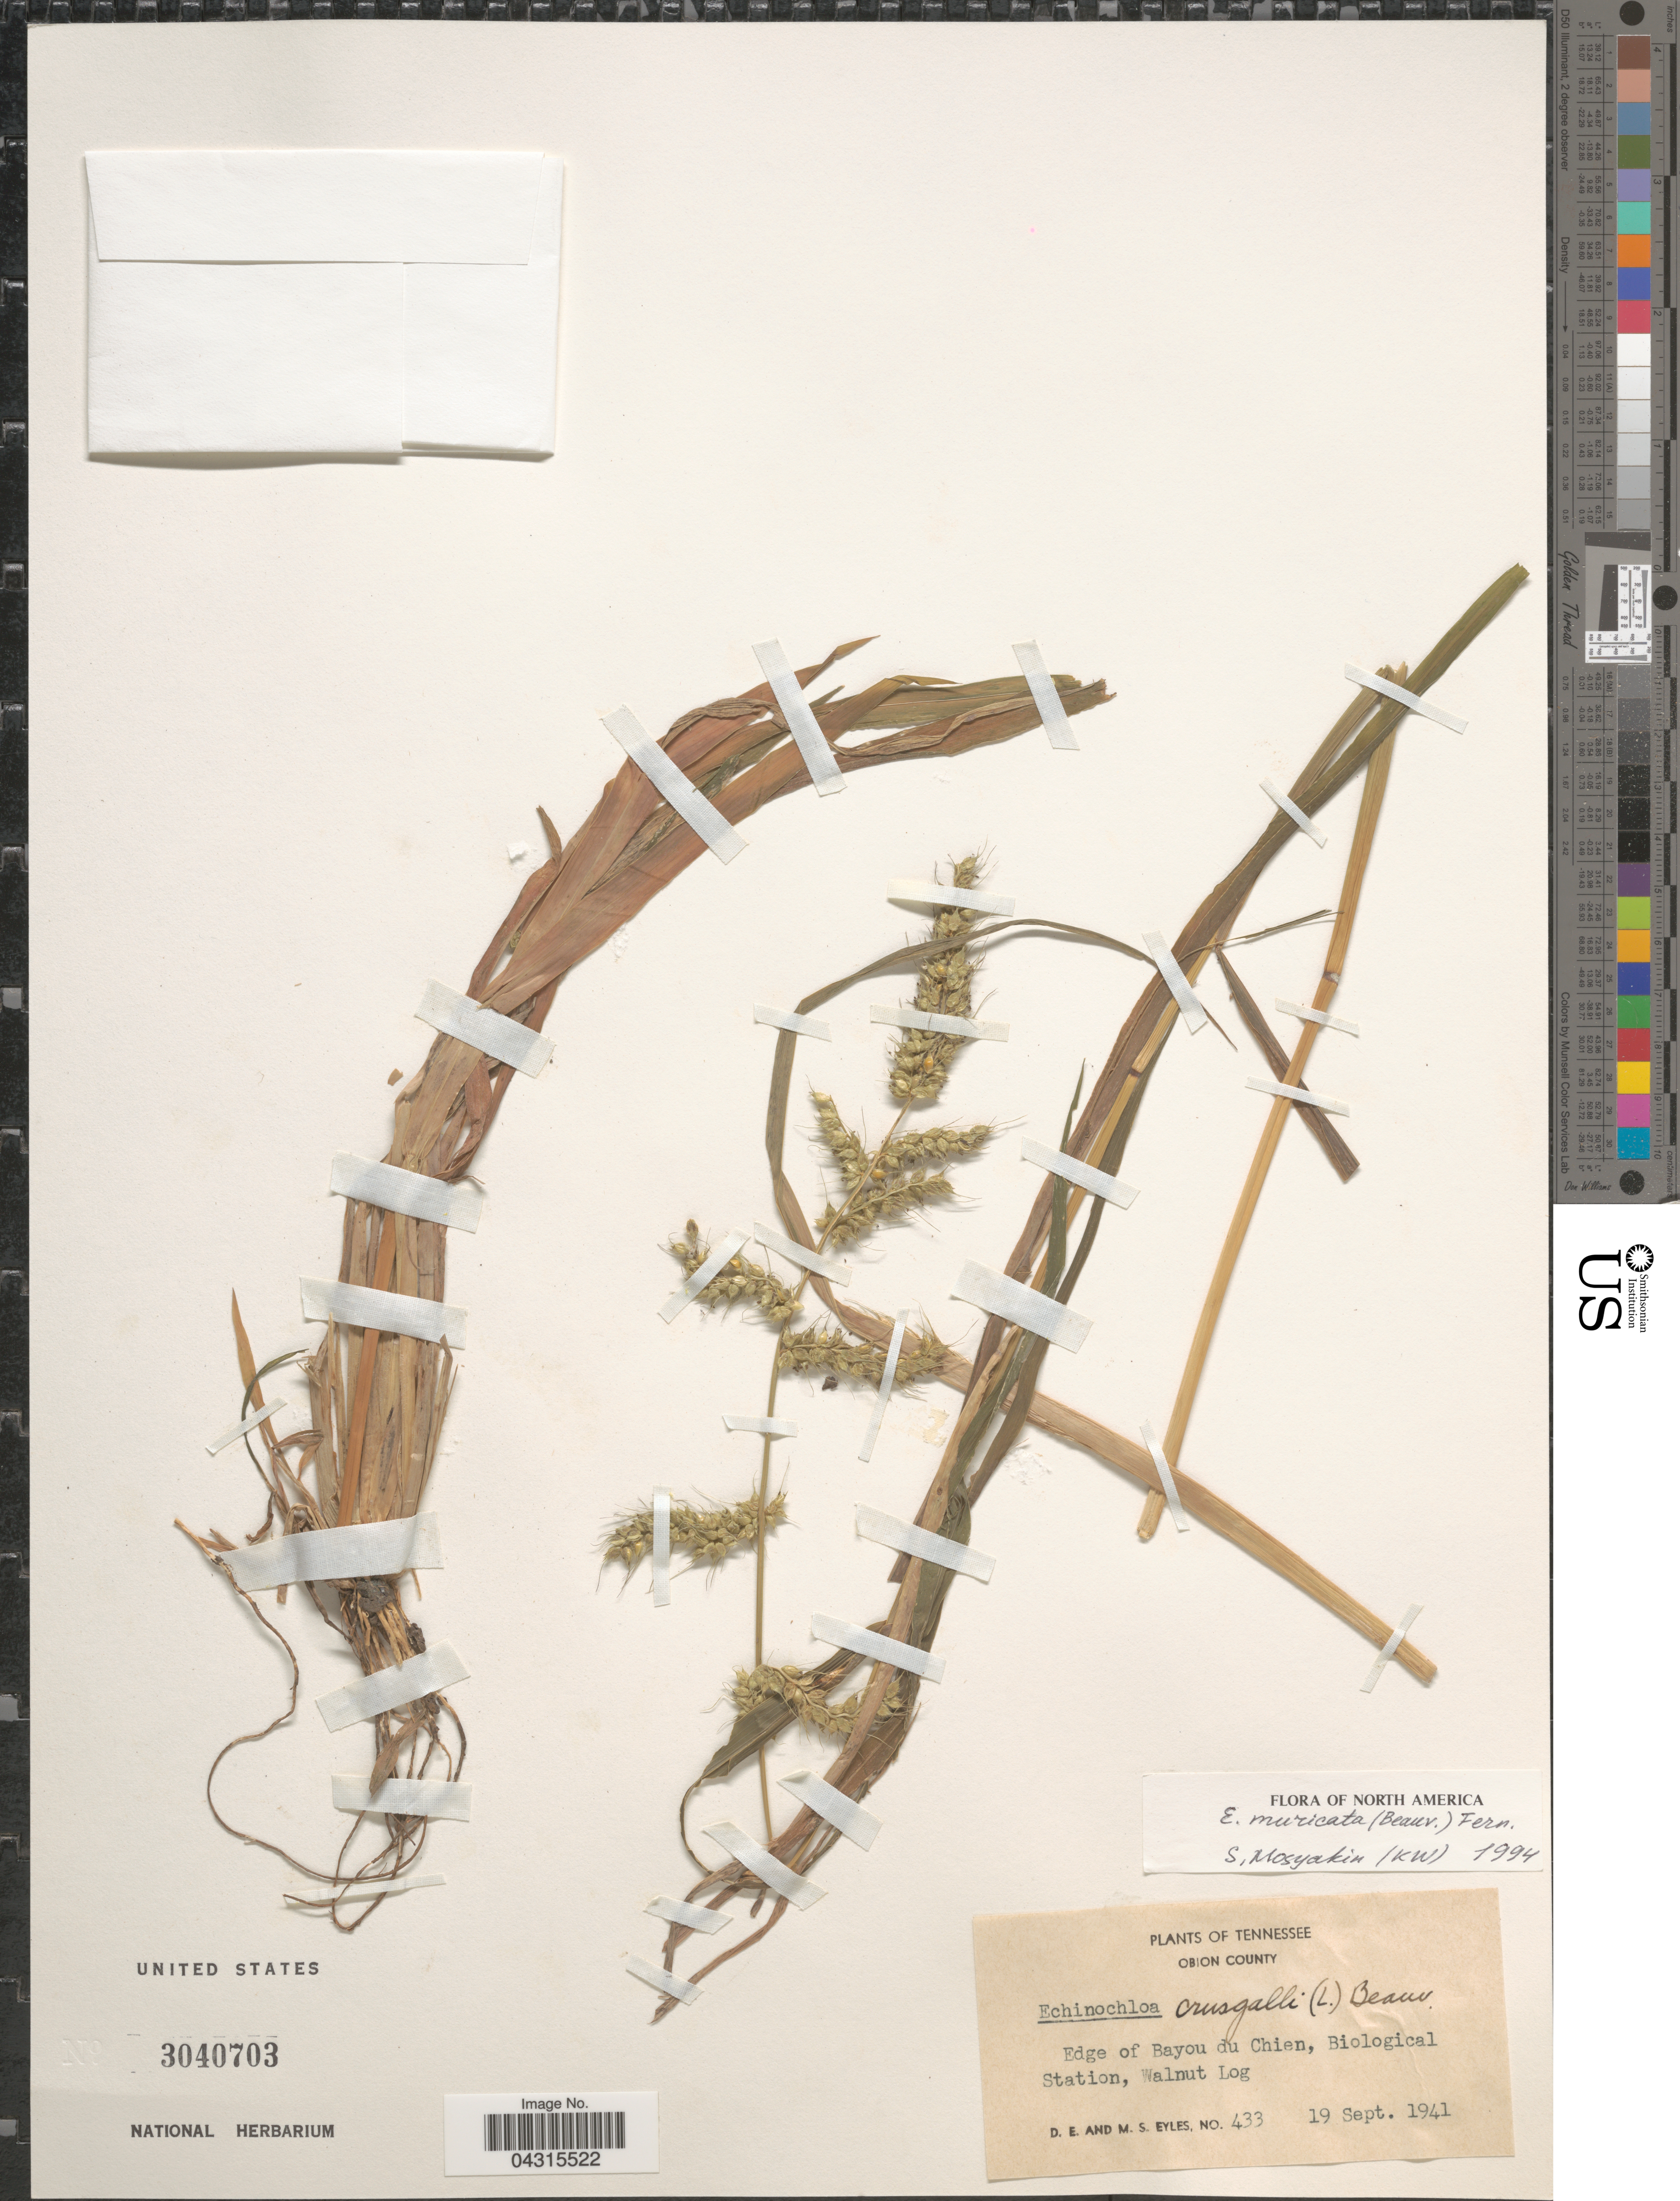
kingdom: Plantae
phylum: Tracheophyta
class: Liliopsida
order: Poales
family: Poaceae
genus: Echinochloa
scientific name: Echinochloa muricata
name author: (P. Beauv.) Fernald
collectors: D. Eyles & M. Eyles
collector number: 433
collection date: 1941-09-19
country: United States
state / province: Tennessee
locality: Obion County. Edge of Bayou du Chien, Biological Station, Walnut Log.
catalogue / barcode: US 3040703